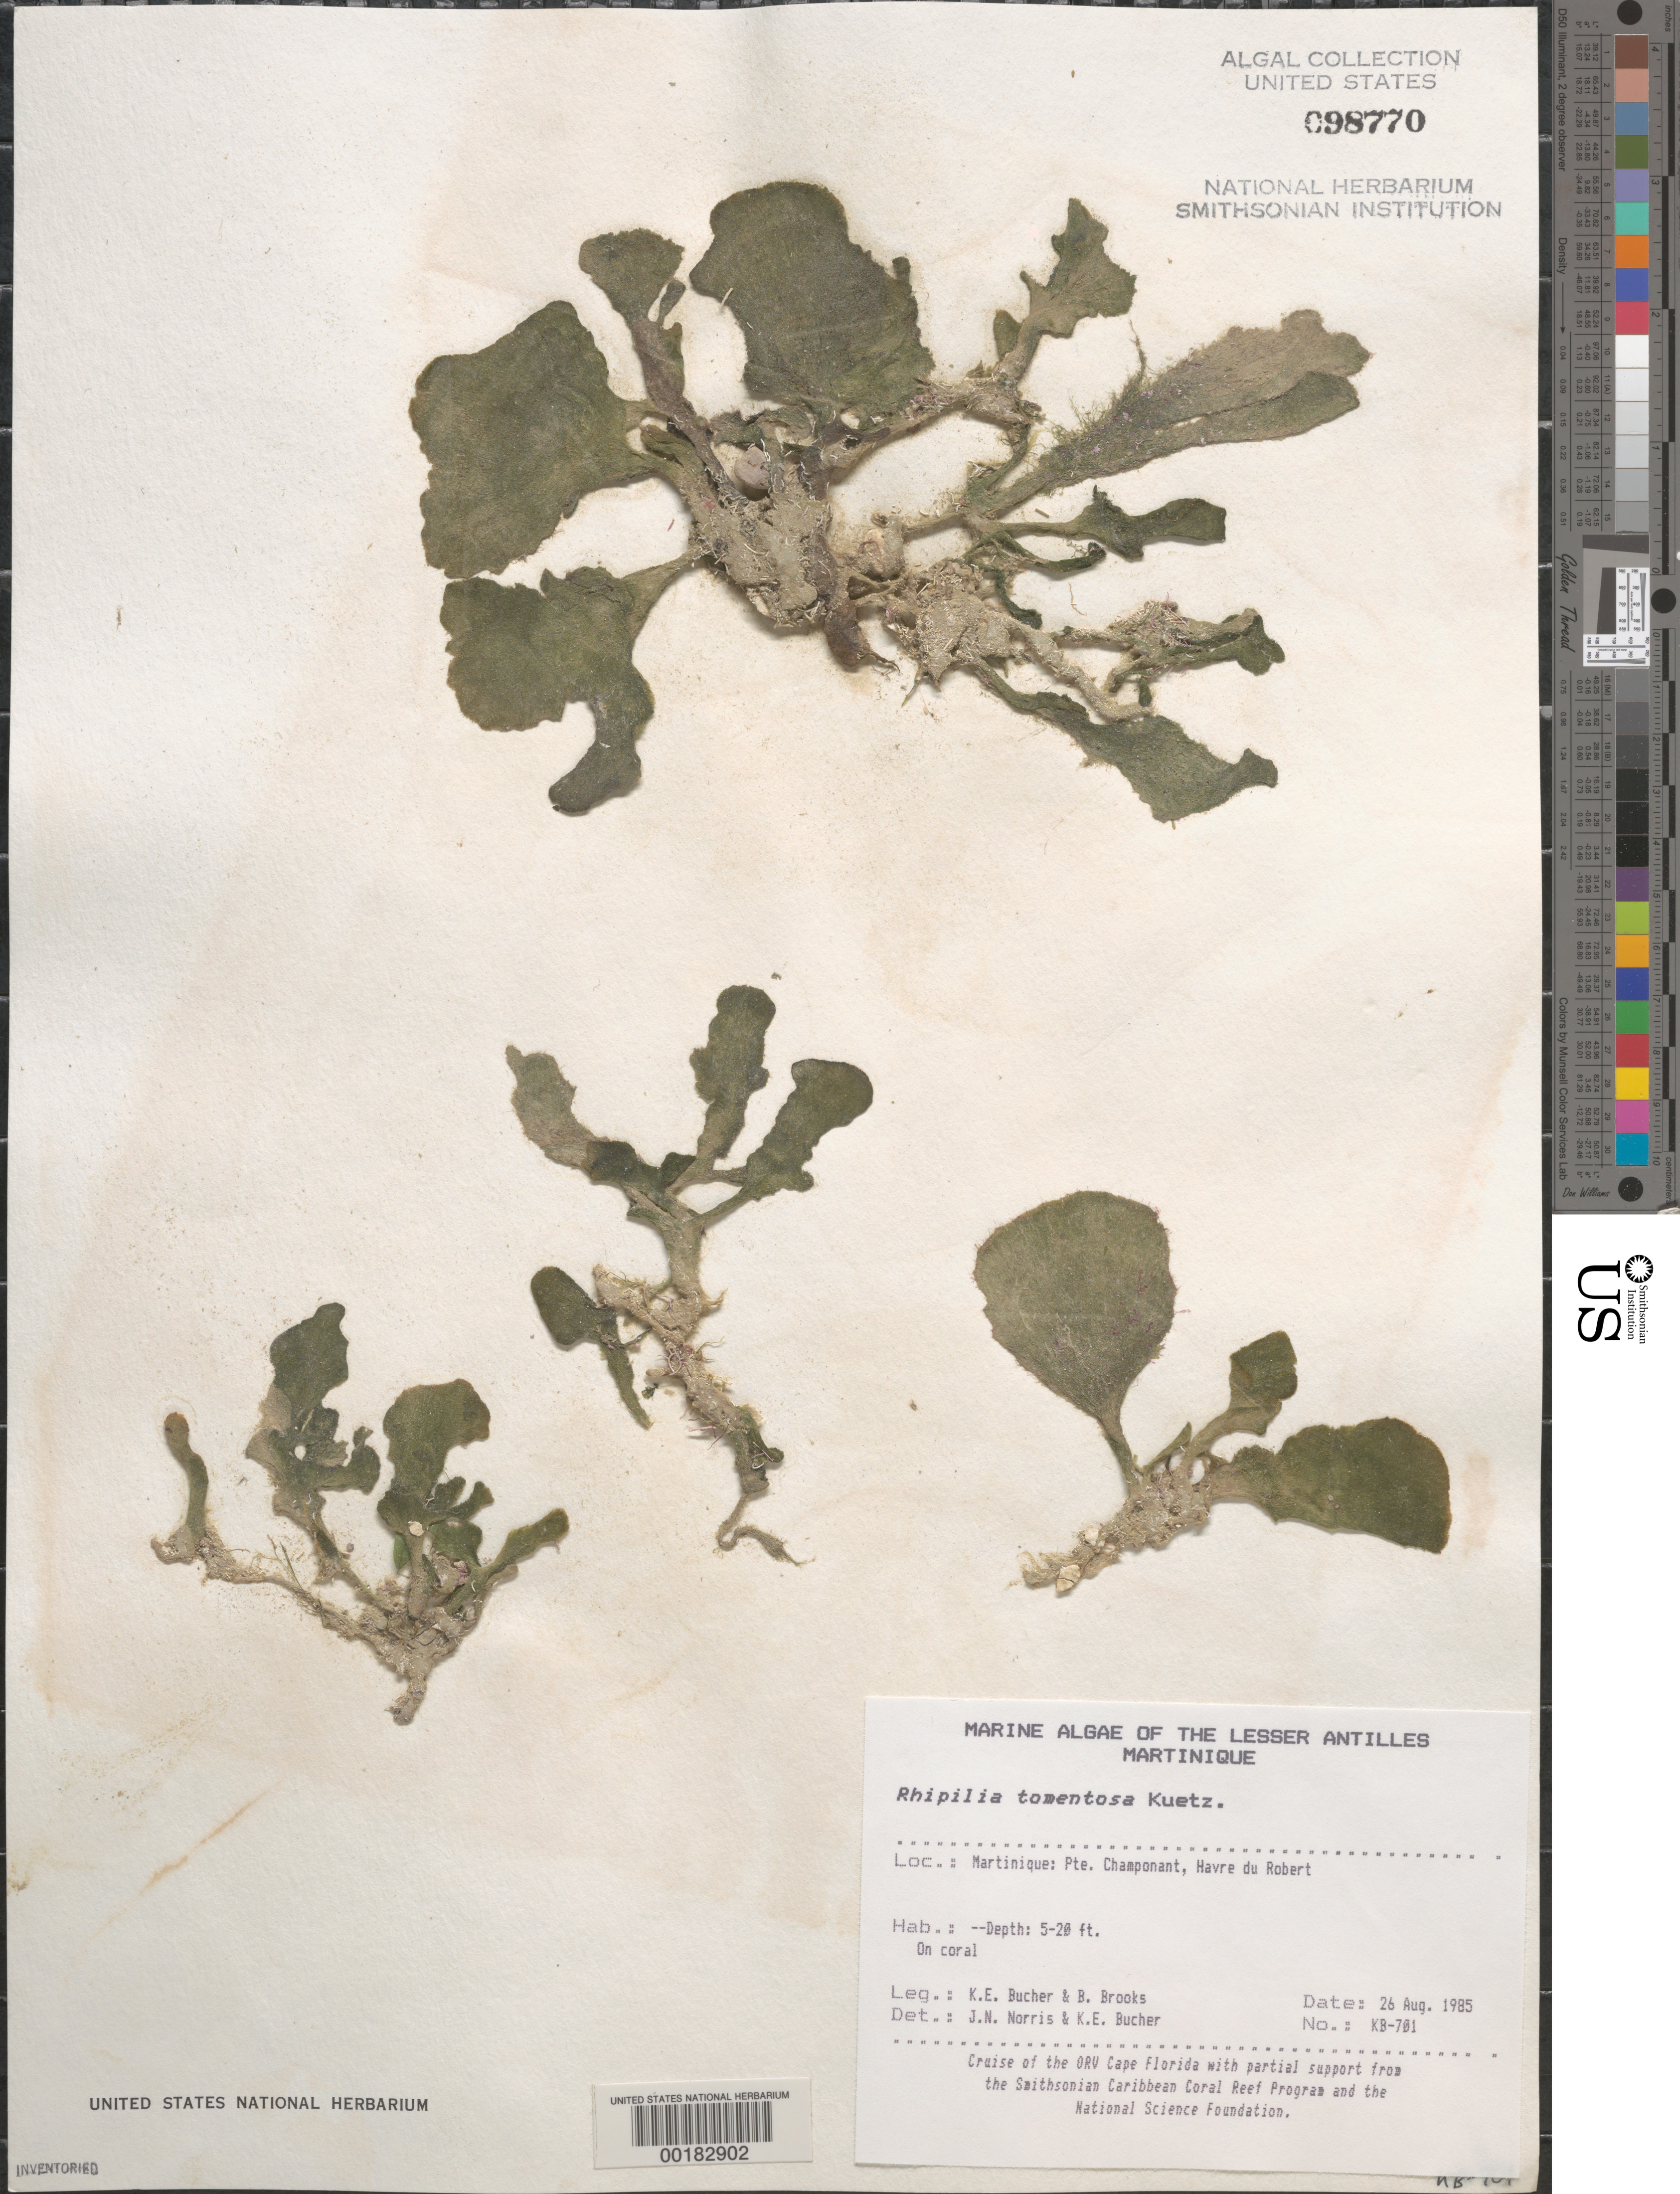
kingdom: Plantae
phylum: Chlorophyta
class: Ulvophyceae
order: Bryopsidales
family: Rhipiliaceae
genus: Rhipilia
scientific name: Rhipilia tomentosa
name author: Kütz.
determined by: Norris, J. N.; Bucher, K. E.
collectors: K. E. Bucher & B. Brooks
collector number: Kb-701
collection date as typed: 26 Aug 1985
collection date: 1985-08-26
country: Martinique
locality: Pointe Champonant, Havre du Robert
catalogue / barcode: US 98770